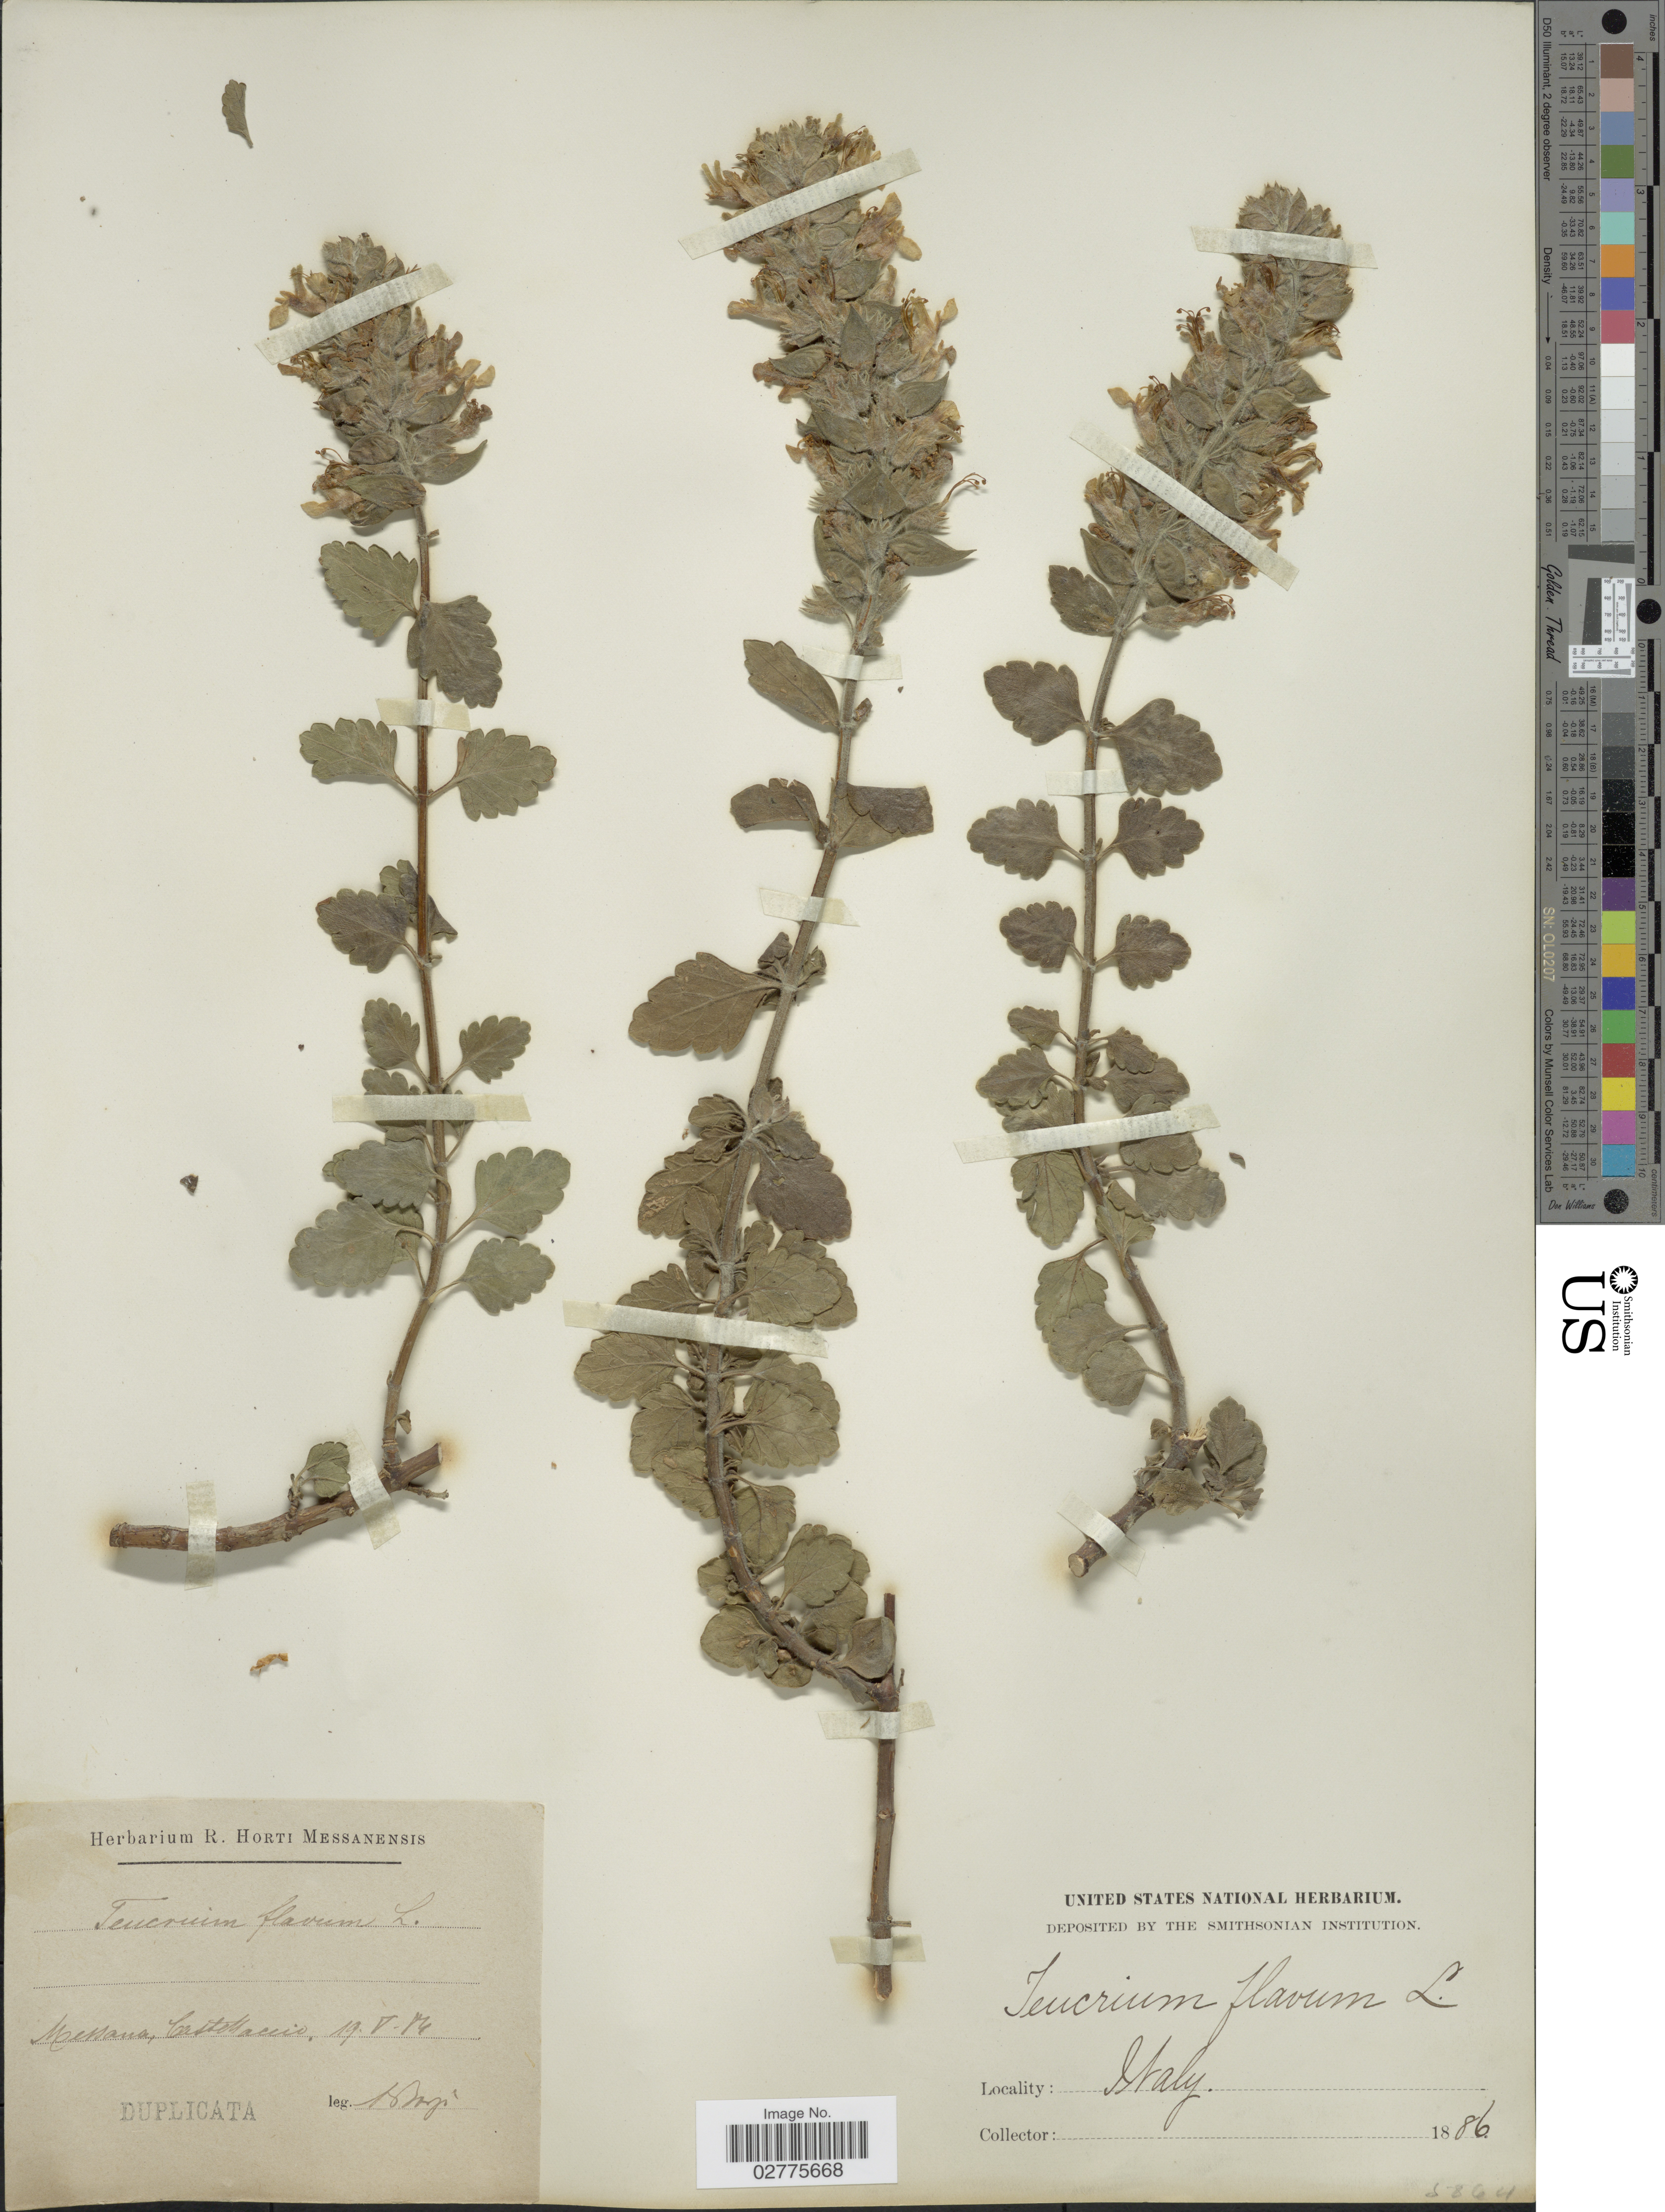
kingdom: Plantae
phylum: Tracheophyta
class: Magnoliopsida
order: Lamiales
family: Lamiaceae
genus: Teucrium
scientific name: Teucrium flavum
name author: L.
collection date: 1886-05-19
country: Italy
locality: Messana, Castellaccio